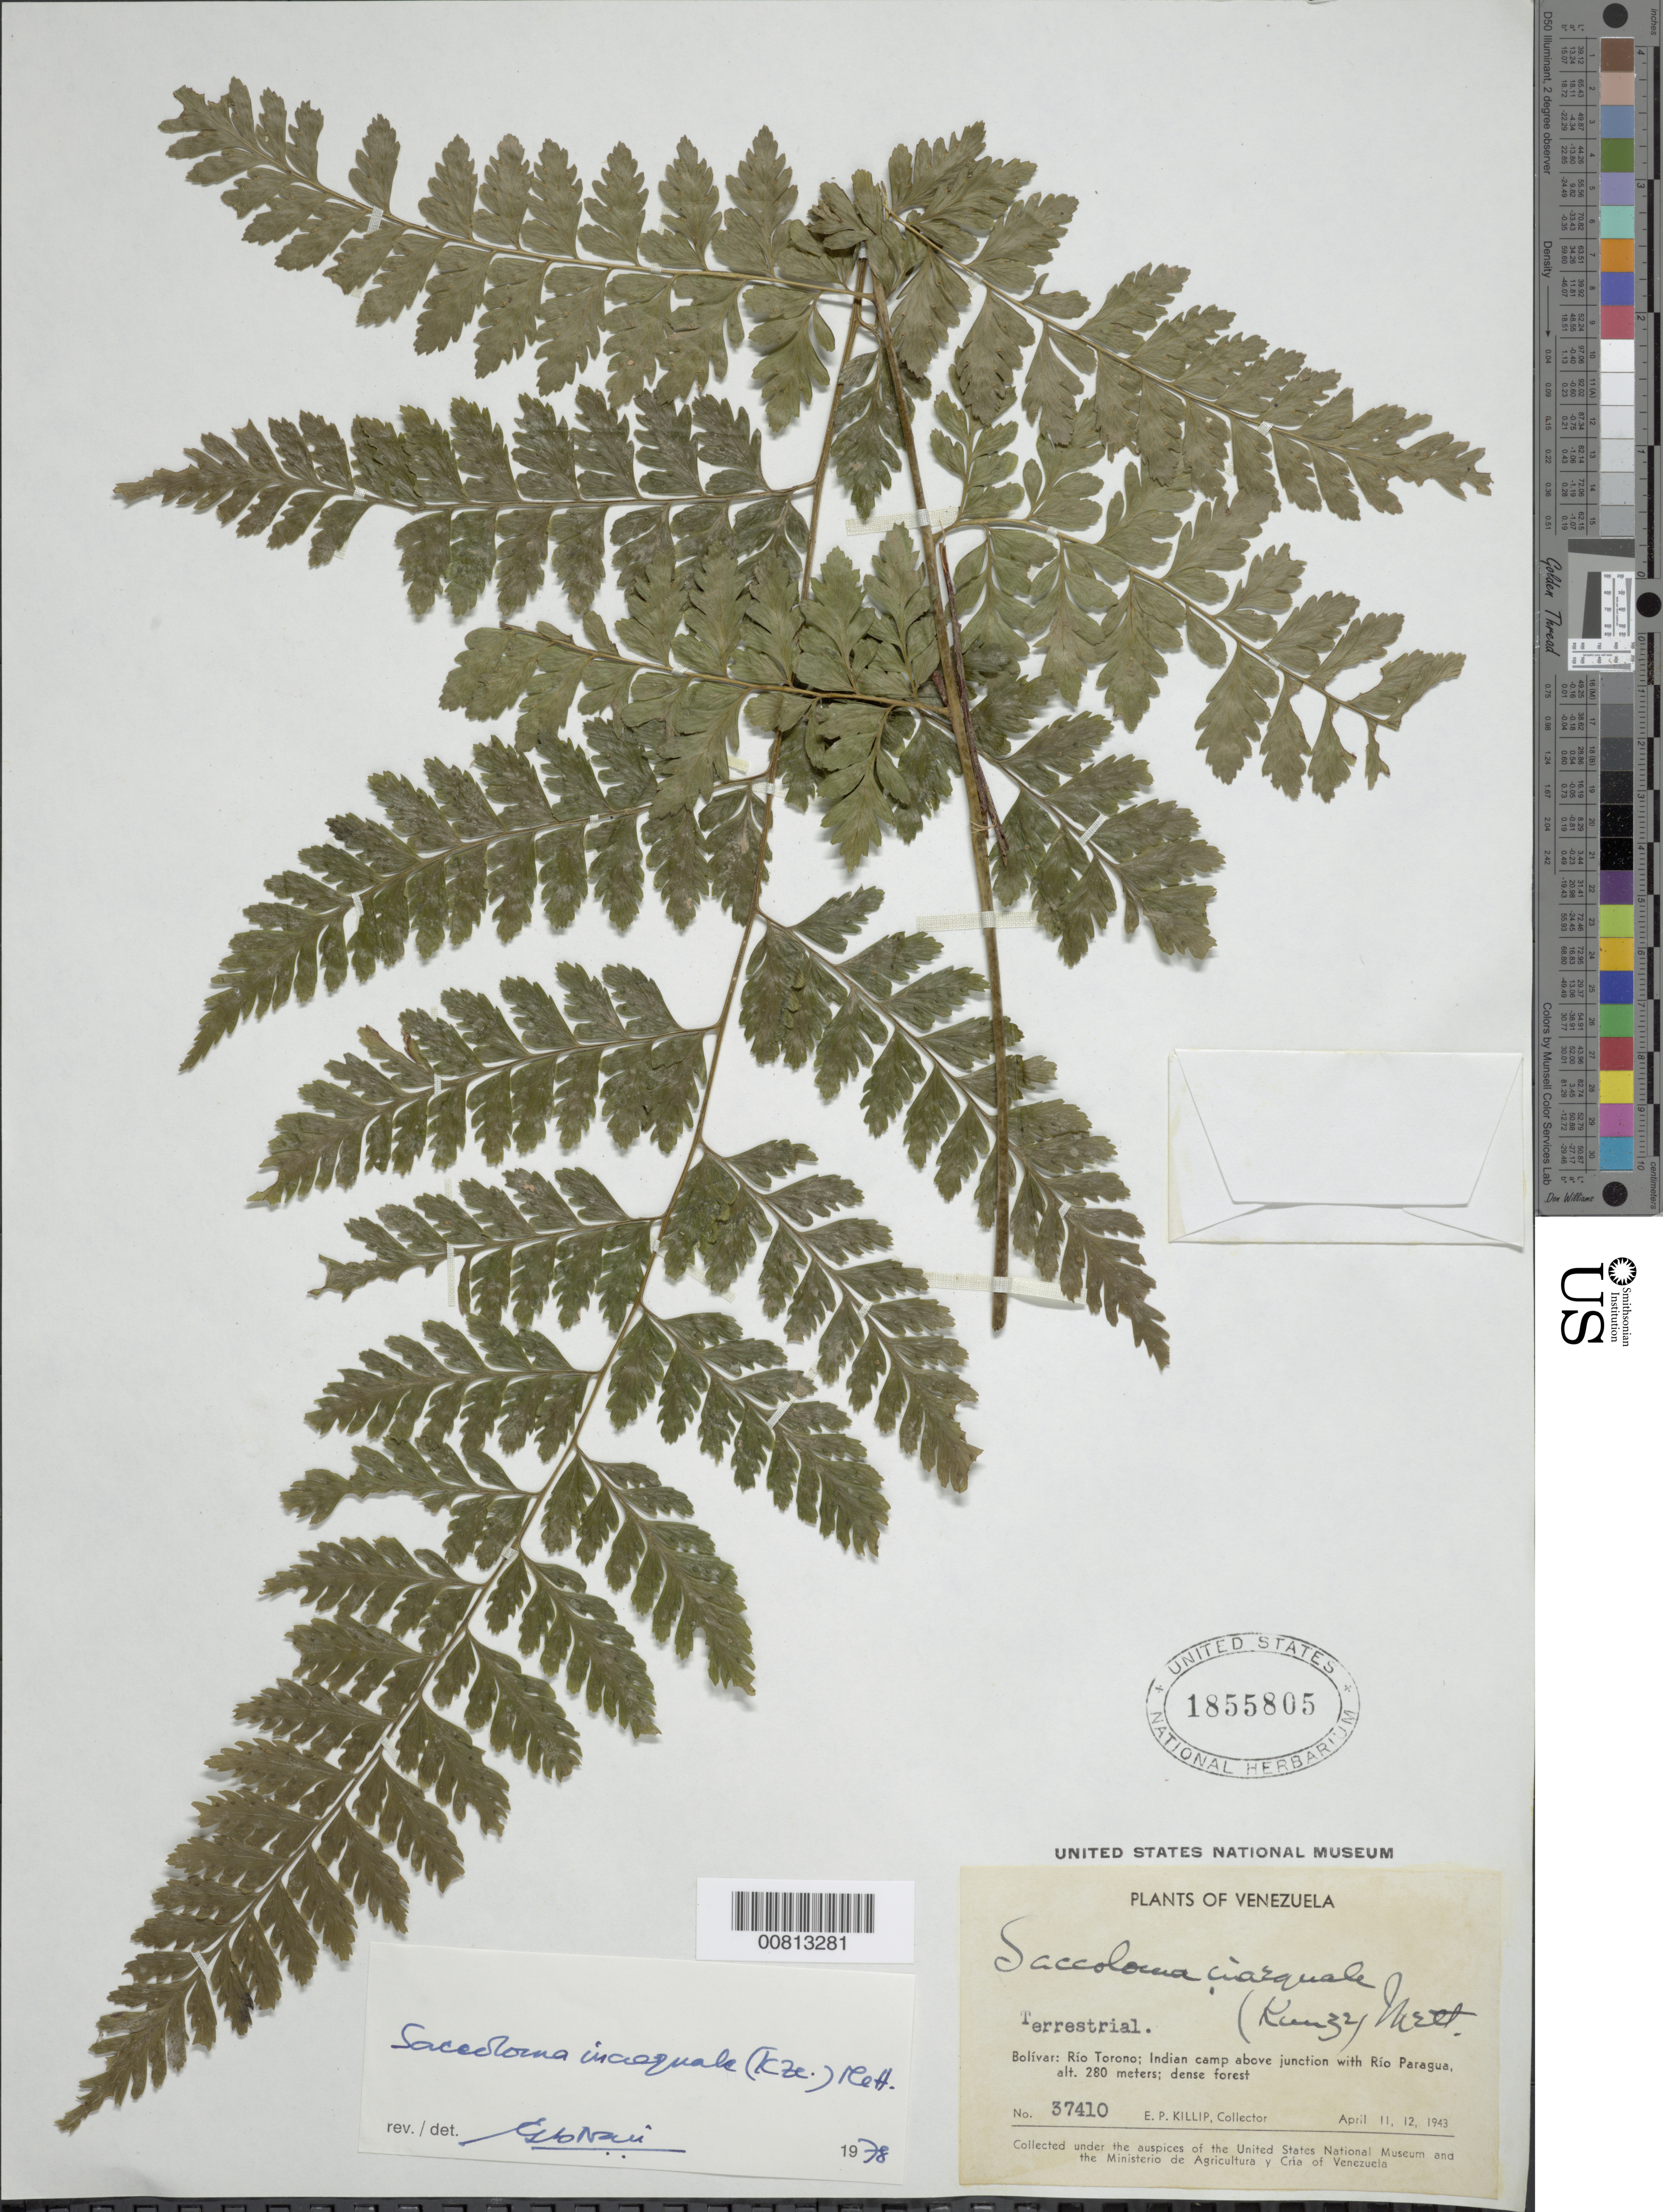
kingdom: Plantae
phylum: Tracheophyta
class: Polypodiopsida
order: Polypodiales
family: Saccolomataceae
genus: Saccoloma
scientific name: Saccoloma inaequale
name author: (Kunze) Mett.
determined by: Naii [?], G. B.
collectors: E. P. Killip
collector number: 37410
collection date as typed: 11-Apr-43 to 12-Apr-43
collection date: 1943-04-11/1943-04-12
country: Venezuela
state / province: Bolívar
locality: Río Torono, Indian camp above junction with Río Paragua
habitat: Dense forest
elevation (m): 280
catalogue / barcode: US 1855805